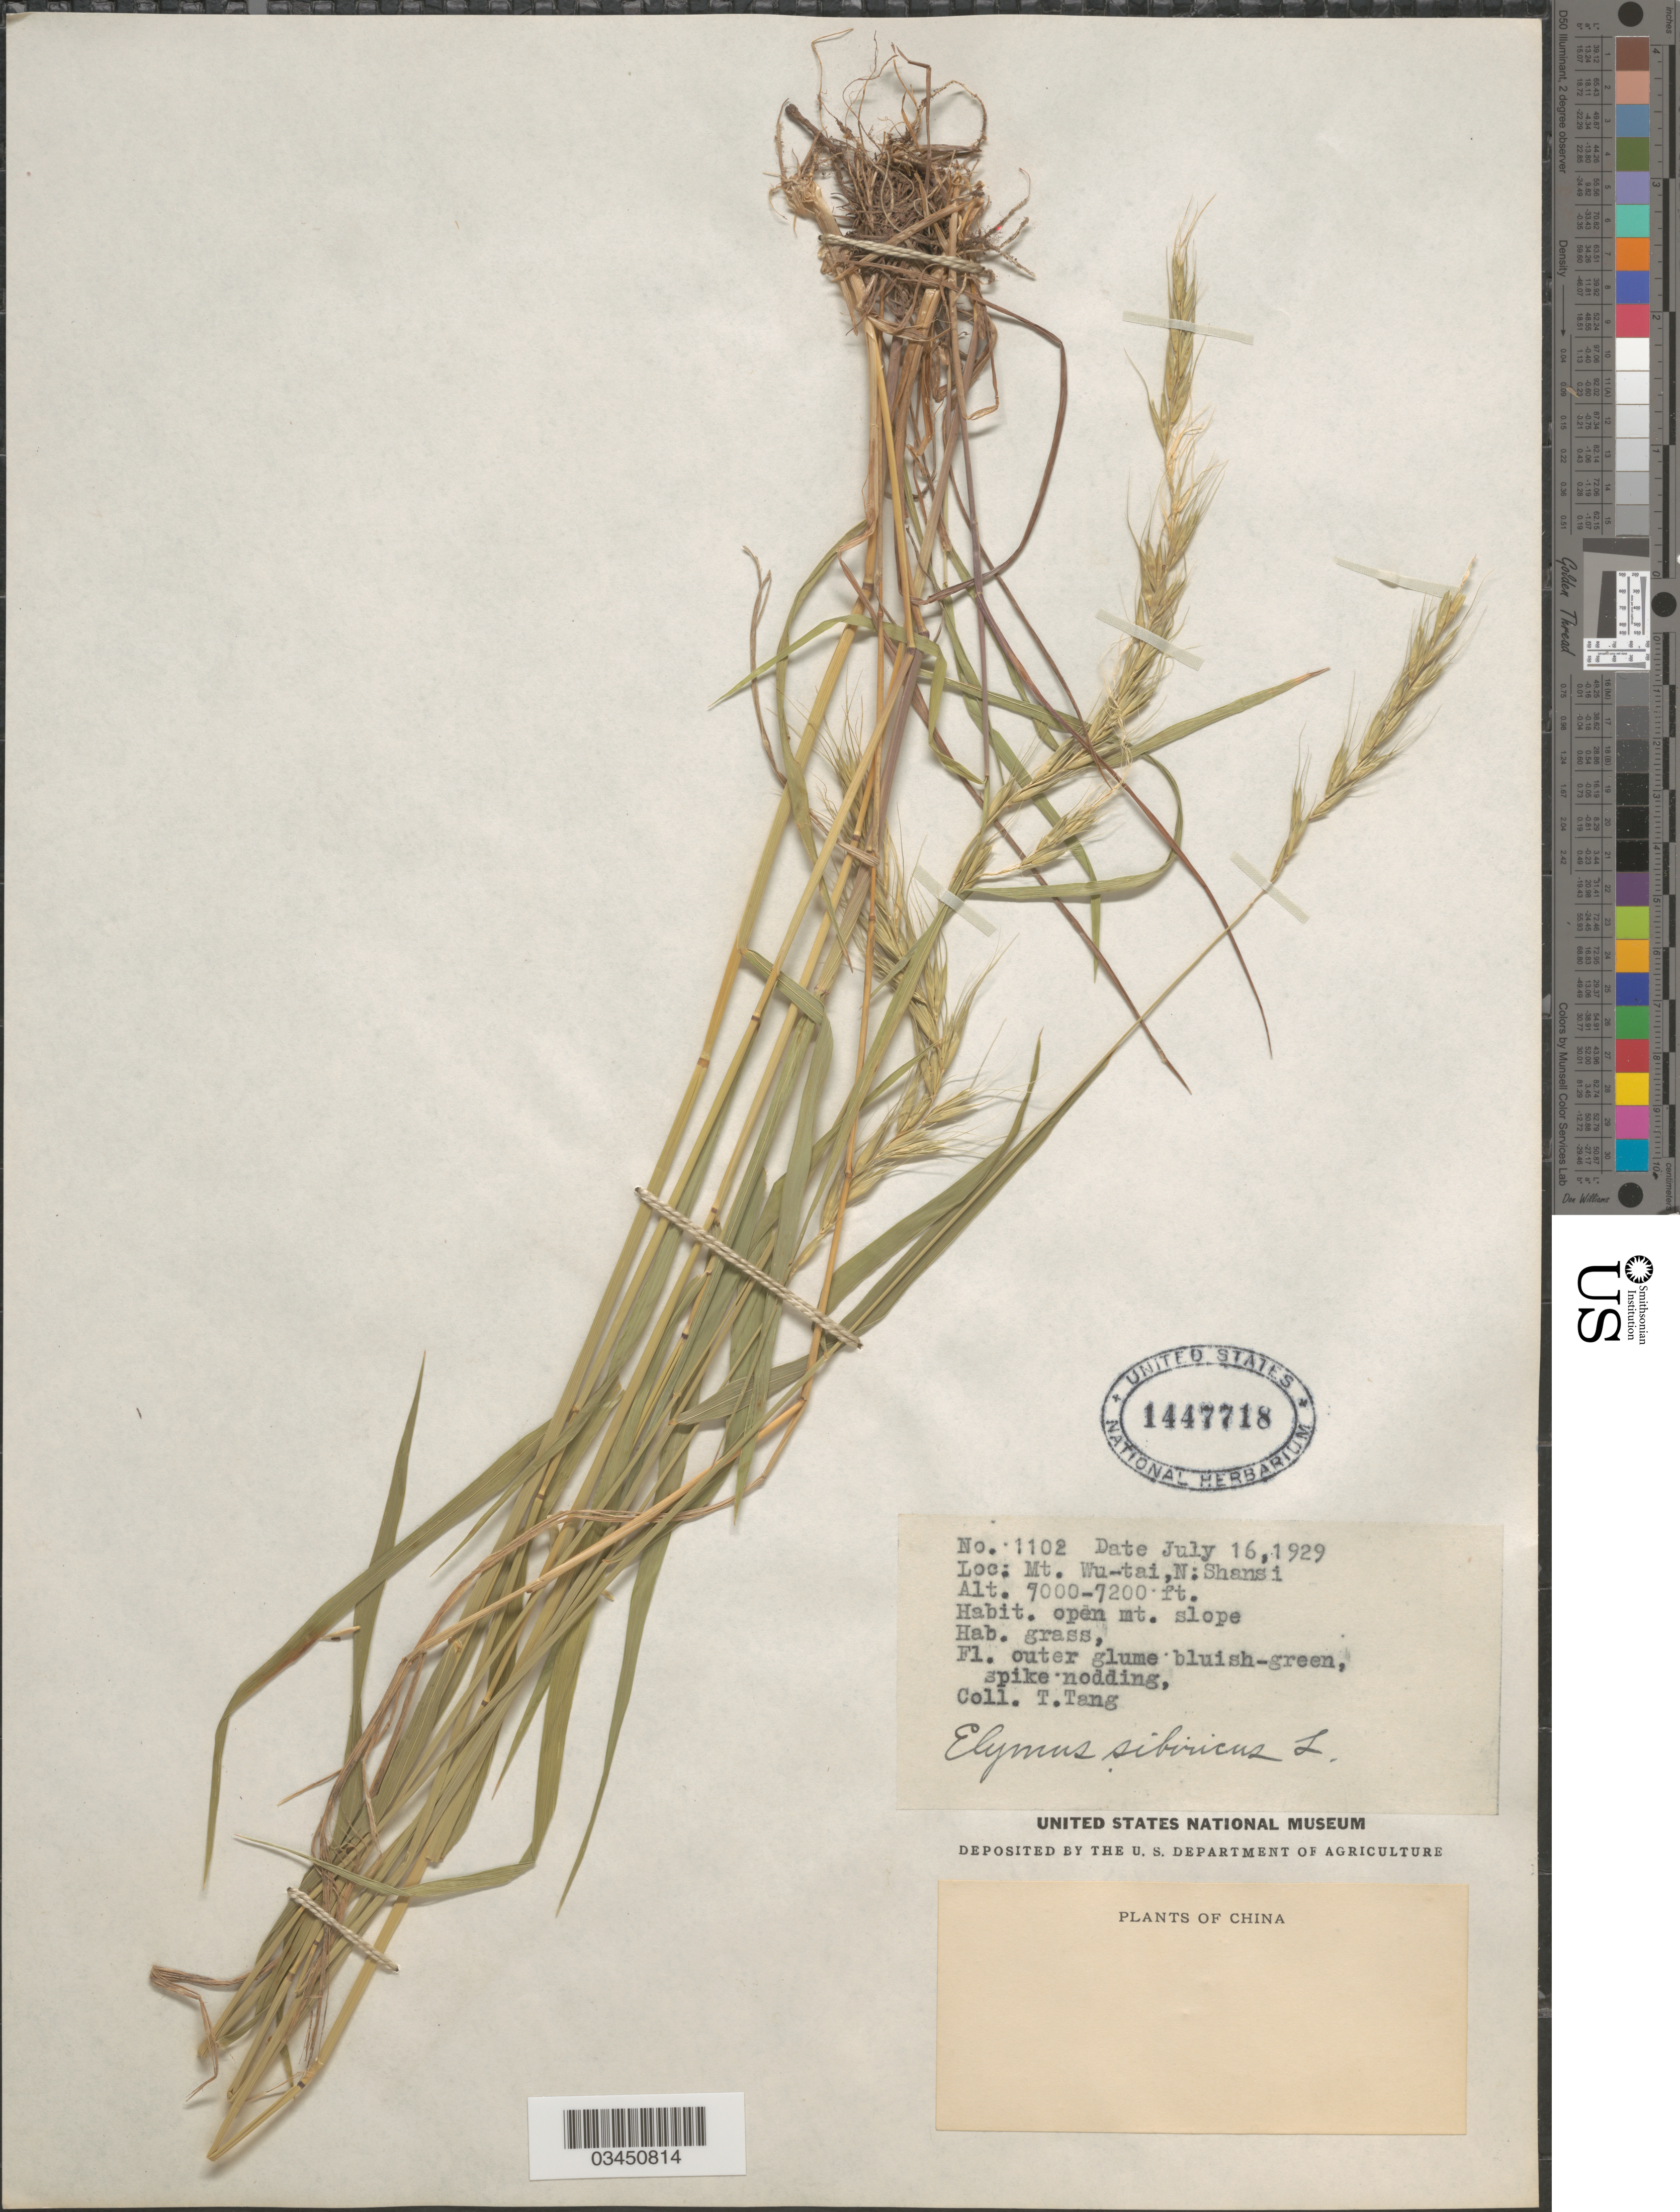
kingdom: Plantae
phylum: Tracheophyta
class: Liliopsida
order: Poales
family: Poaceae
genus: Elymus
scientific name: Elymus sibiricus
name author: L.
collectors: T. Tang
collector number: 1102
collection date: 1929-07-16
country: China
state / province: Shanxi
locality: Mt. Wu-tai, N: Shansi. Open mt. slope.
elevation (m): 2134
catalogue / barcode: US 1447718